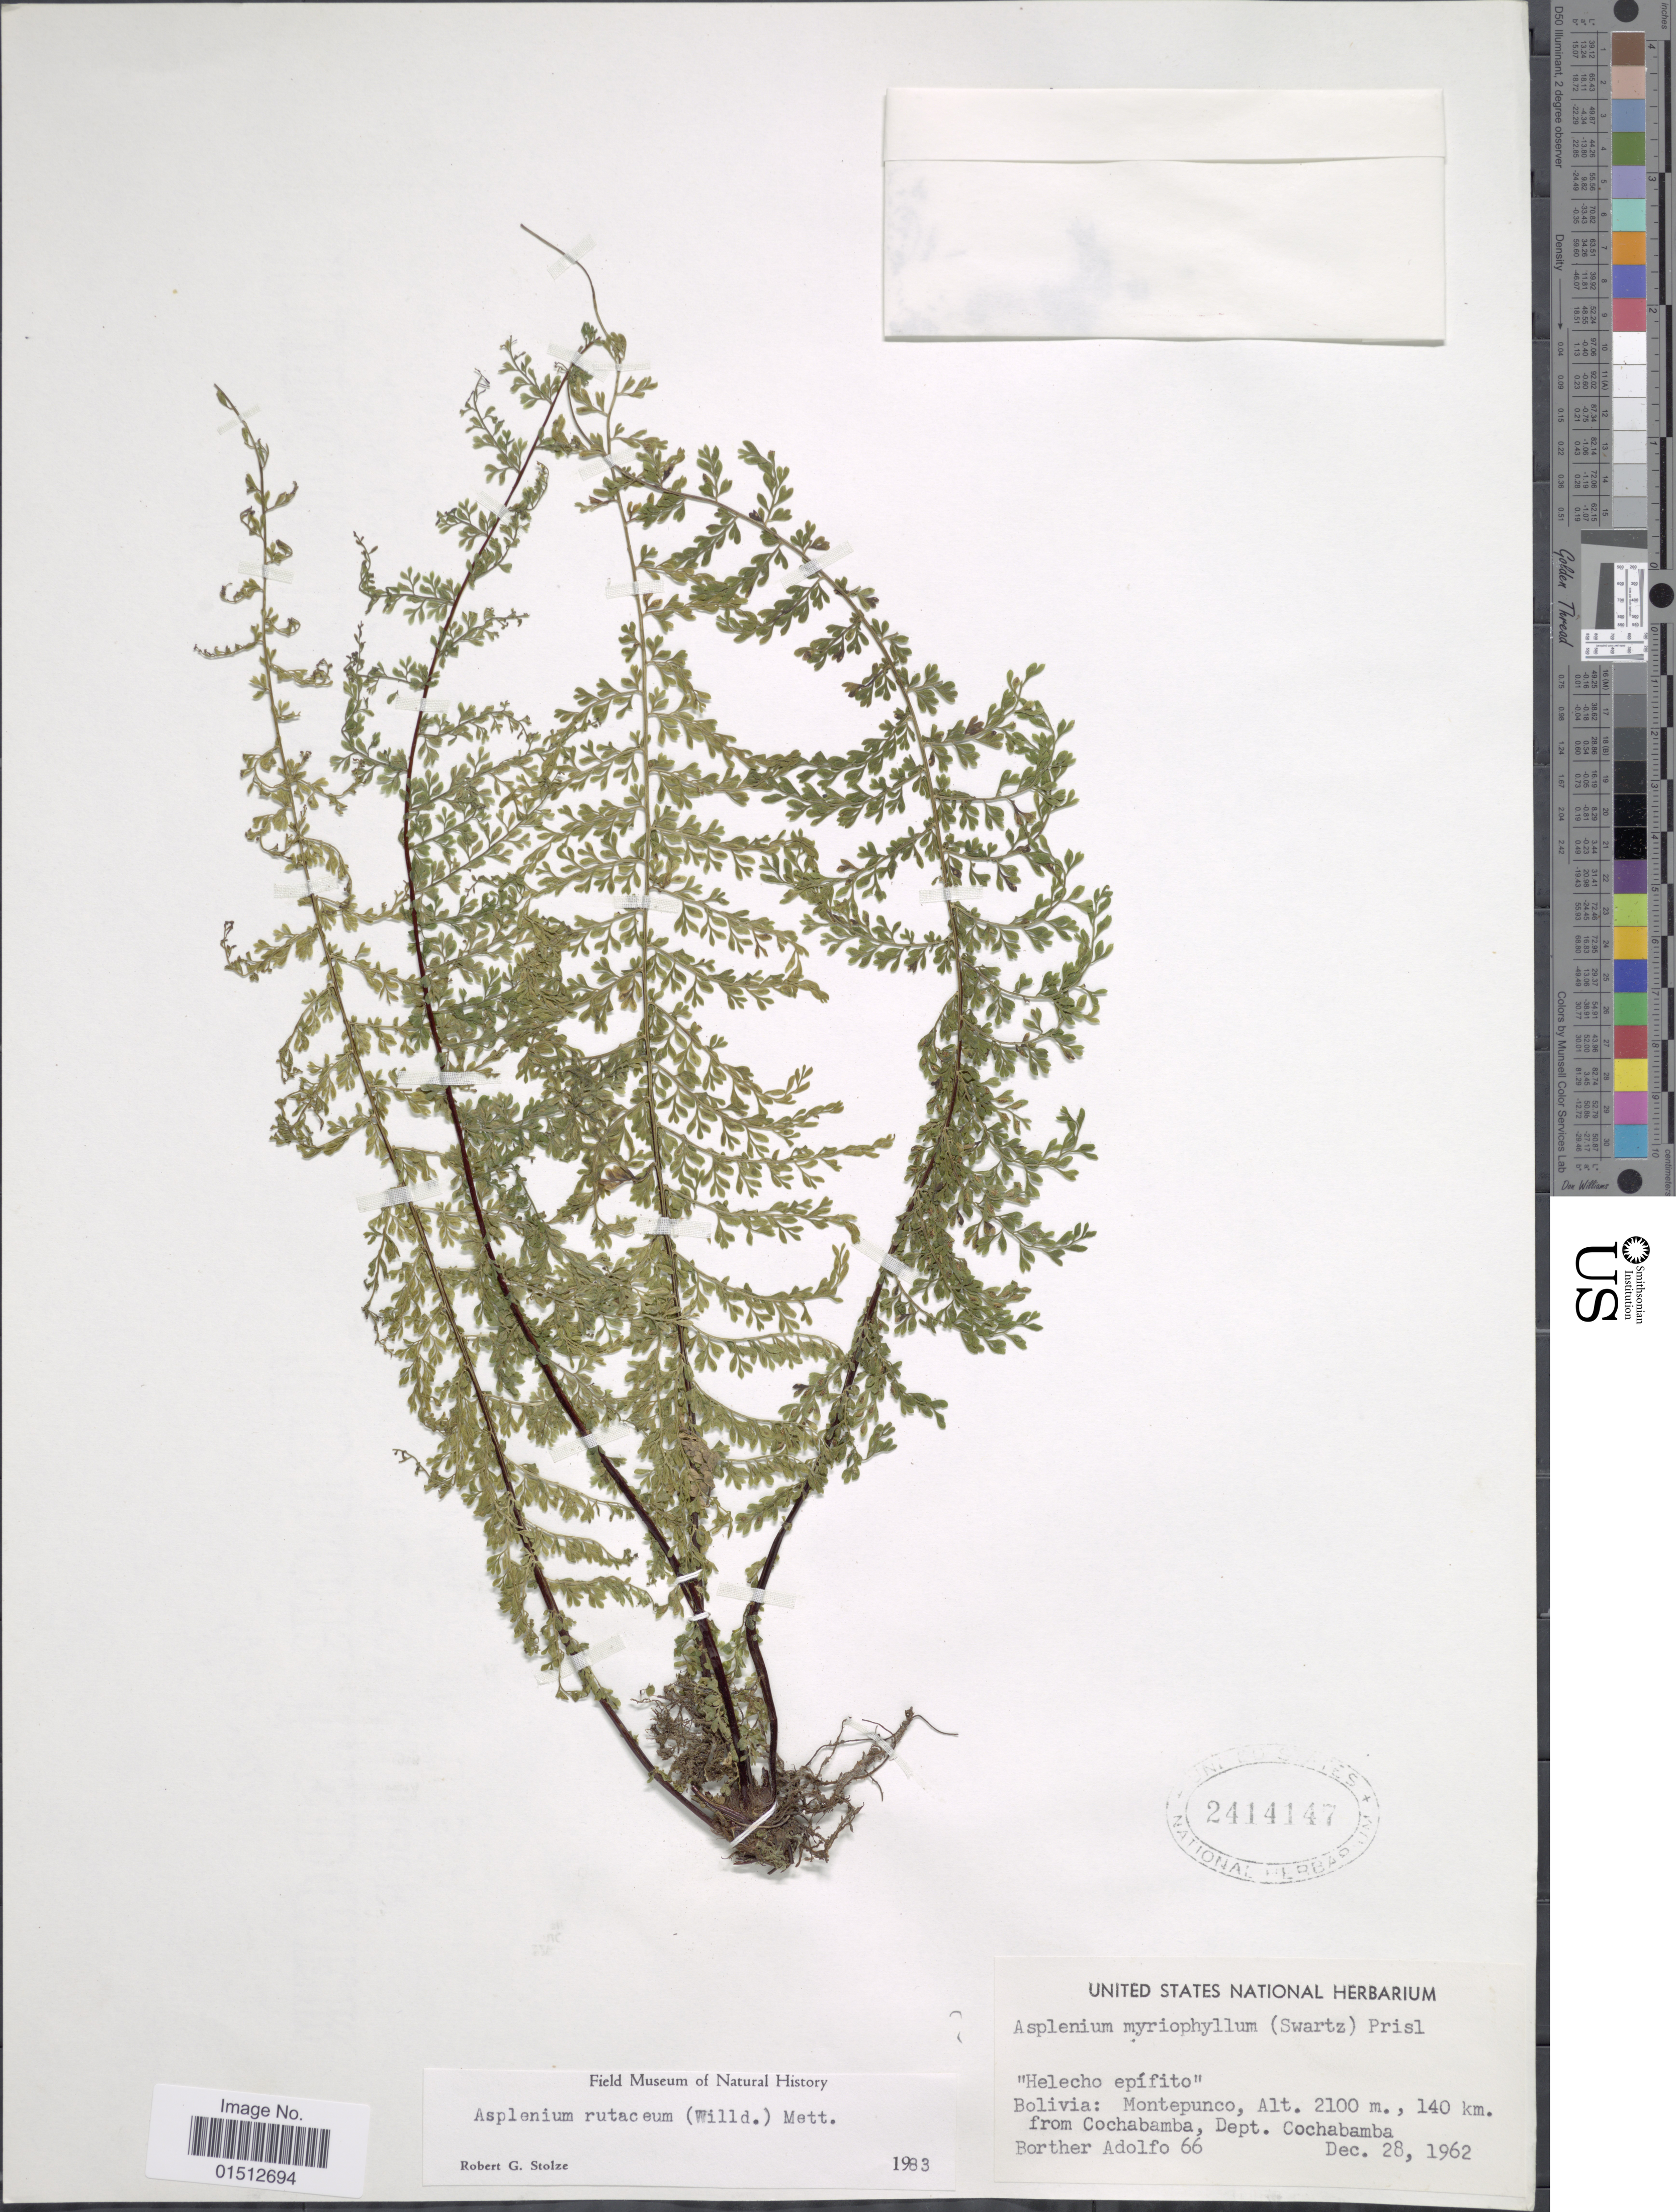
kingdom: Plantae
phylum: Tracheophyta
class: Polypodiopsida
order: Polypodiales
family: Aspleniaceae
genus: Asplenium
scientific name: Asplenium rutaceum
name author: (Willd.) Mett.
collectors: Bro. Adolfo M.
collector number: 66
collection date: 1962-12-28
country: Bolivia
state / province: Cochabamba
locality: Bolivia: Montepunco, 140 km from Cochabamba, Dept. Cochabamba.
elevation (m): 2100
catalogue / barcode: US 2414147